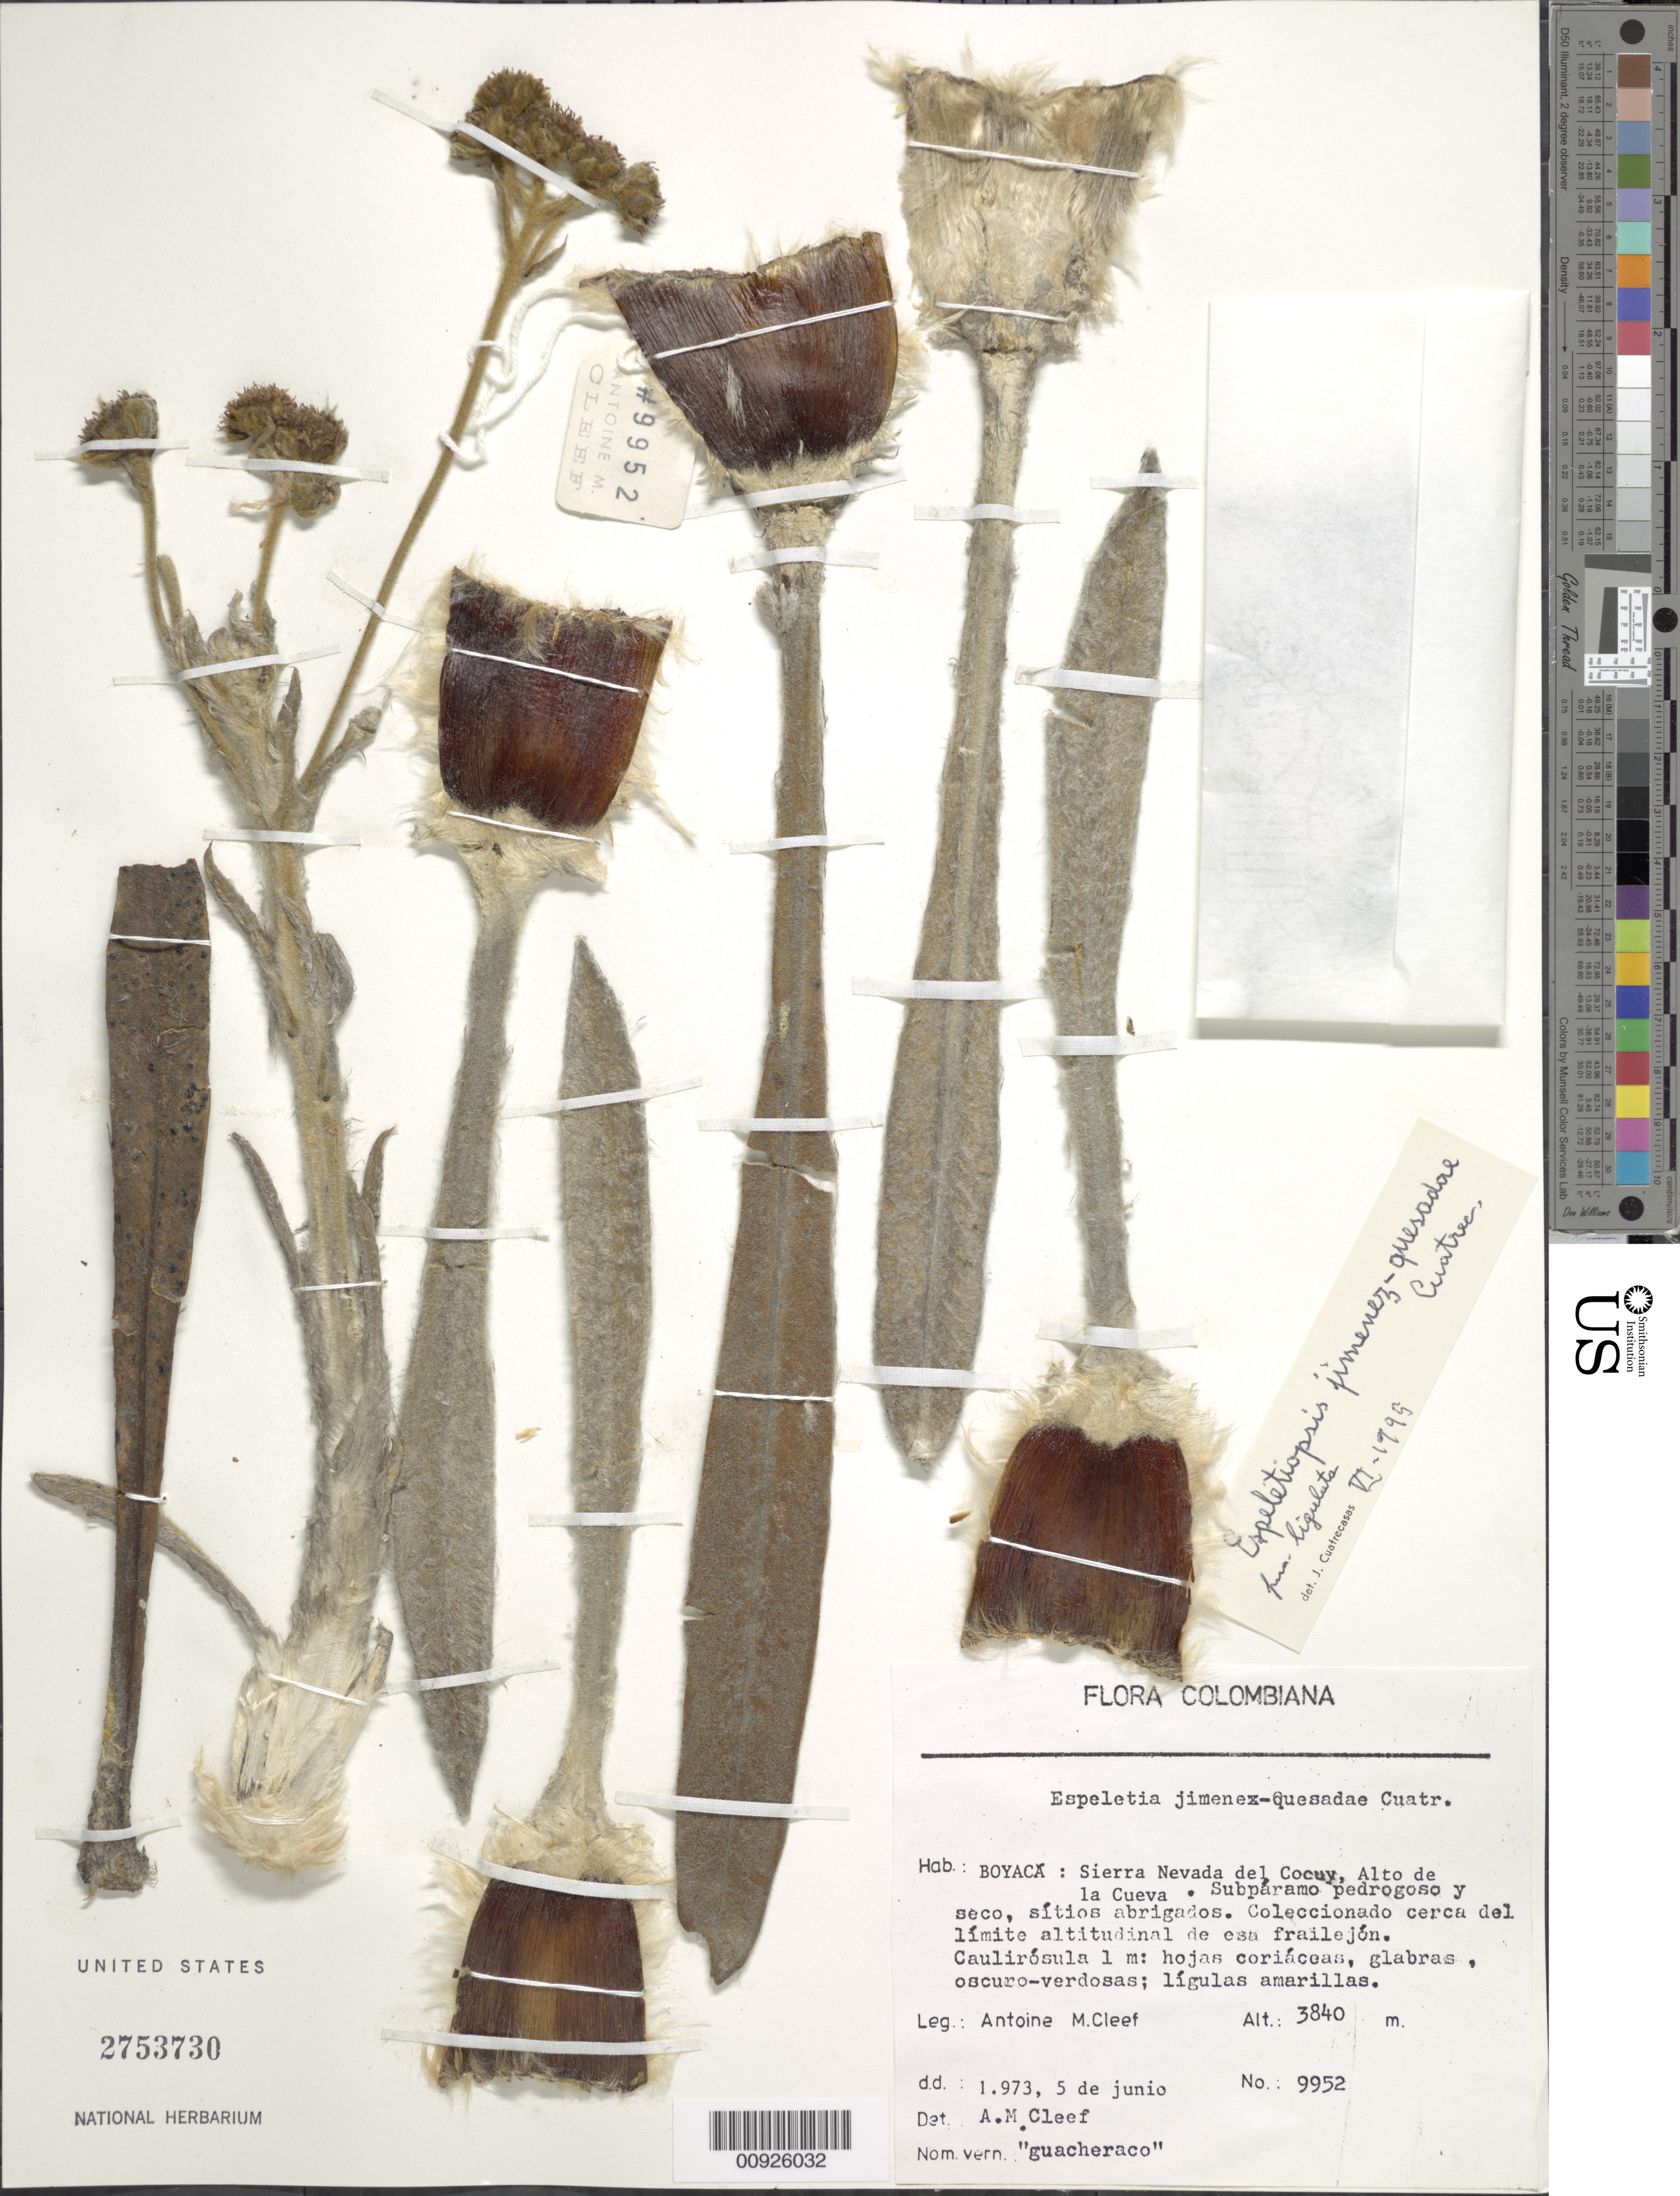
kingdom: Plantae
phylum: Tracheophyta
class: Magnoliopsida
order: Asterales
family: Asteraceae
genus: Espeletiopsis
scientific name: Espeletiopsis jimenez-quesadae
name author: (Cuatrec.) Cuatrec.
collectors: A. M. Cleef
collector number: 9952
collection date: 1973-06-05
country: Colombia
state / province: Boyacá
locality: Boyacá: Sierra Nevada del Cocuy, Alto de la Cueva.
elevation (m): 3840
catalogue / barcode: US 2753730